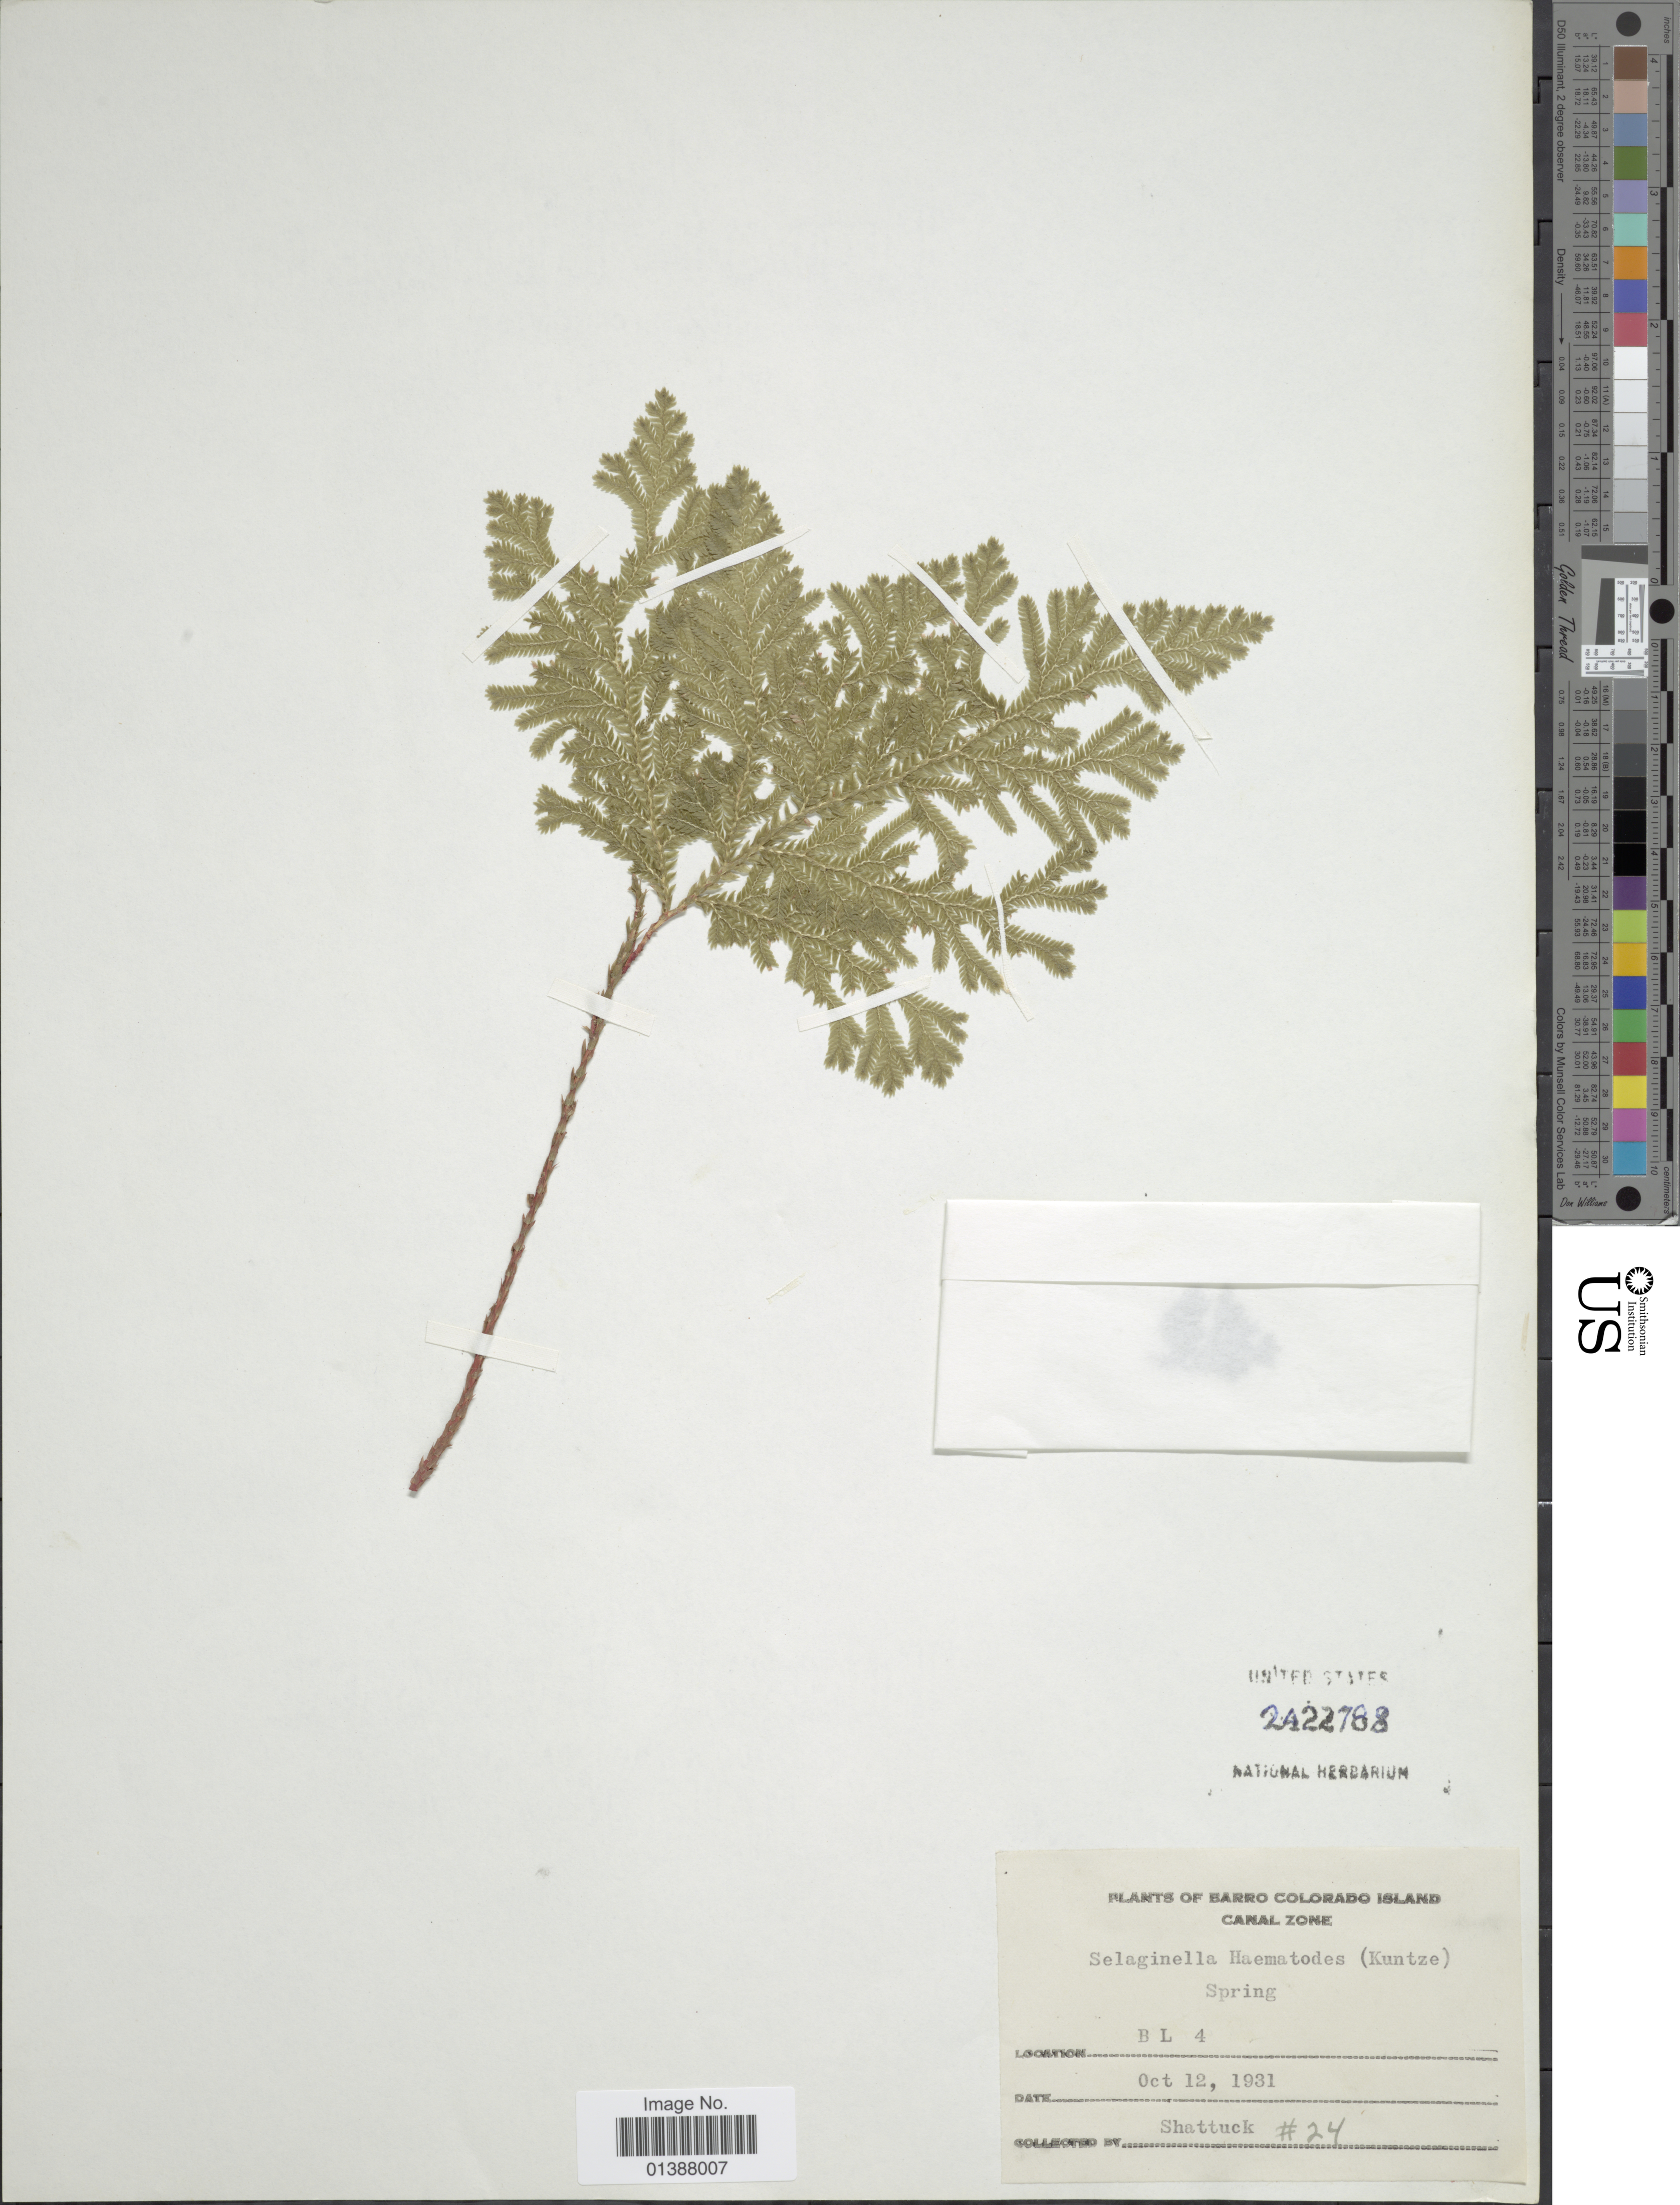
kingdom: Plantae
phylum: Tracheophyta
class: Lycopodiopsida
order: Selaginellales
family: Selaginellaceae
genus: Selaginella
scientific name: Selaginella haematodes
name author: (Kunze) Spring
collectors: Shattuck, --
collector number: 24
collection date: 1931-10-12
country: Panama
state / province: Panamá Oeste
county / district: Canal Zone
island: Barro Colorado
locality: Barro Colorado Island, Canal Zone, B L 4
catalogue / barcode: US 2422788